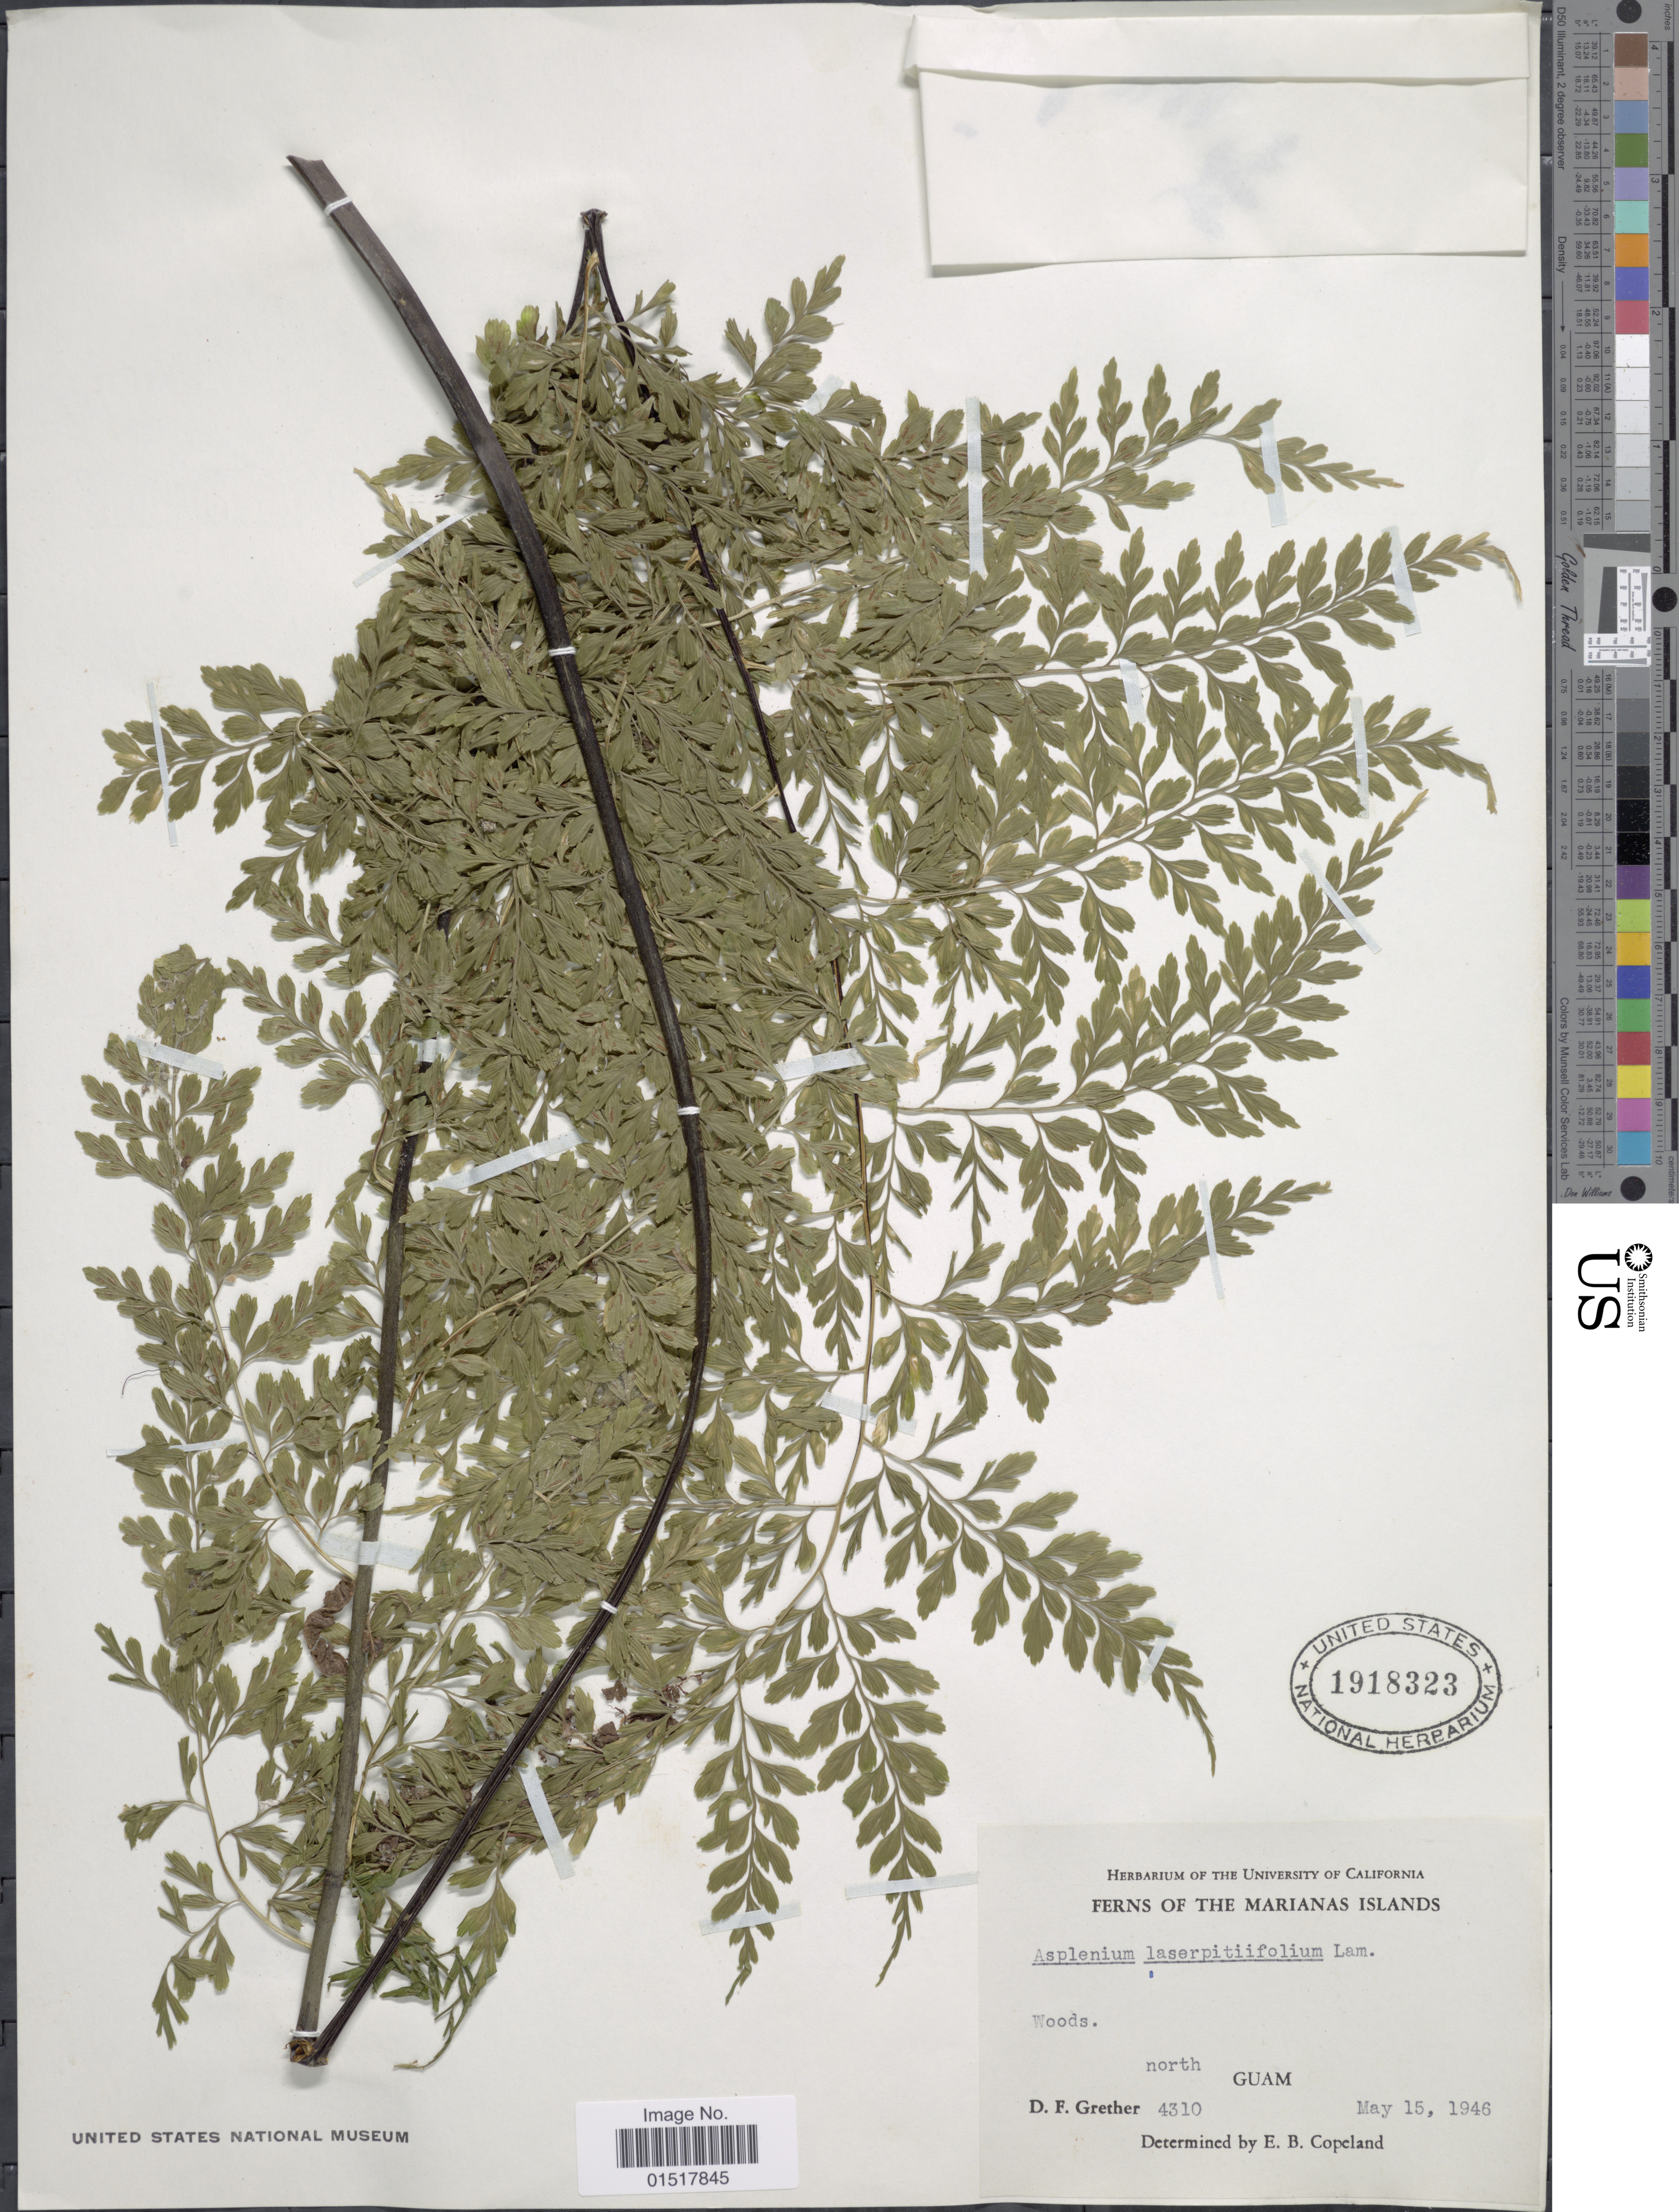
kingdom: Plantae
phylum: Tracheophyta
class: Polypodiopsida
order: Polypodiales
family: Aspleniaceae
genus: Asplenium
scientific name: Asplenium laserpitiifolium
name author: Lam.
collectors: D. F. Grether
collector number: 4310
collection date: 1946-05-15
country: Guam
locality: Marianas Islands. North Guam.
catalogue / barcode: US 1918323